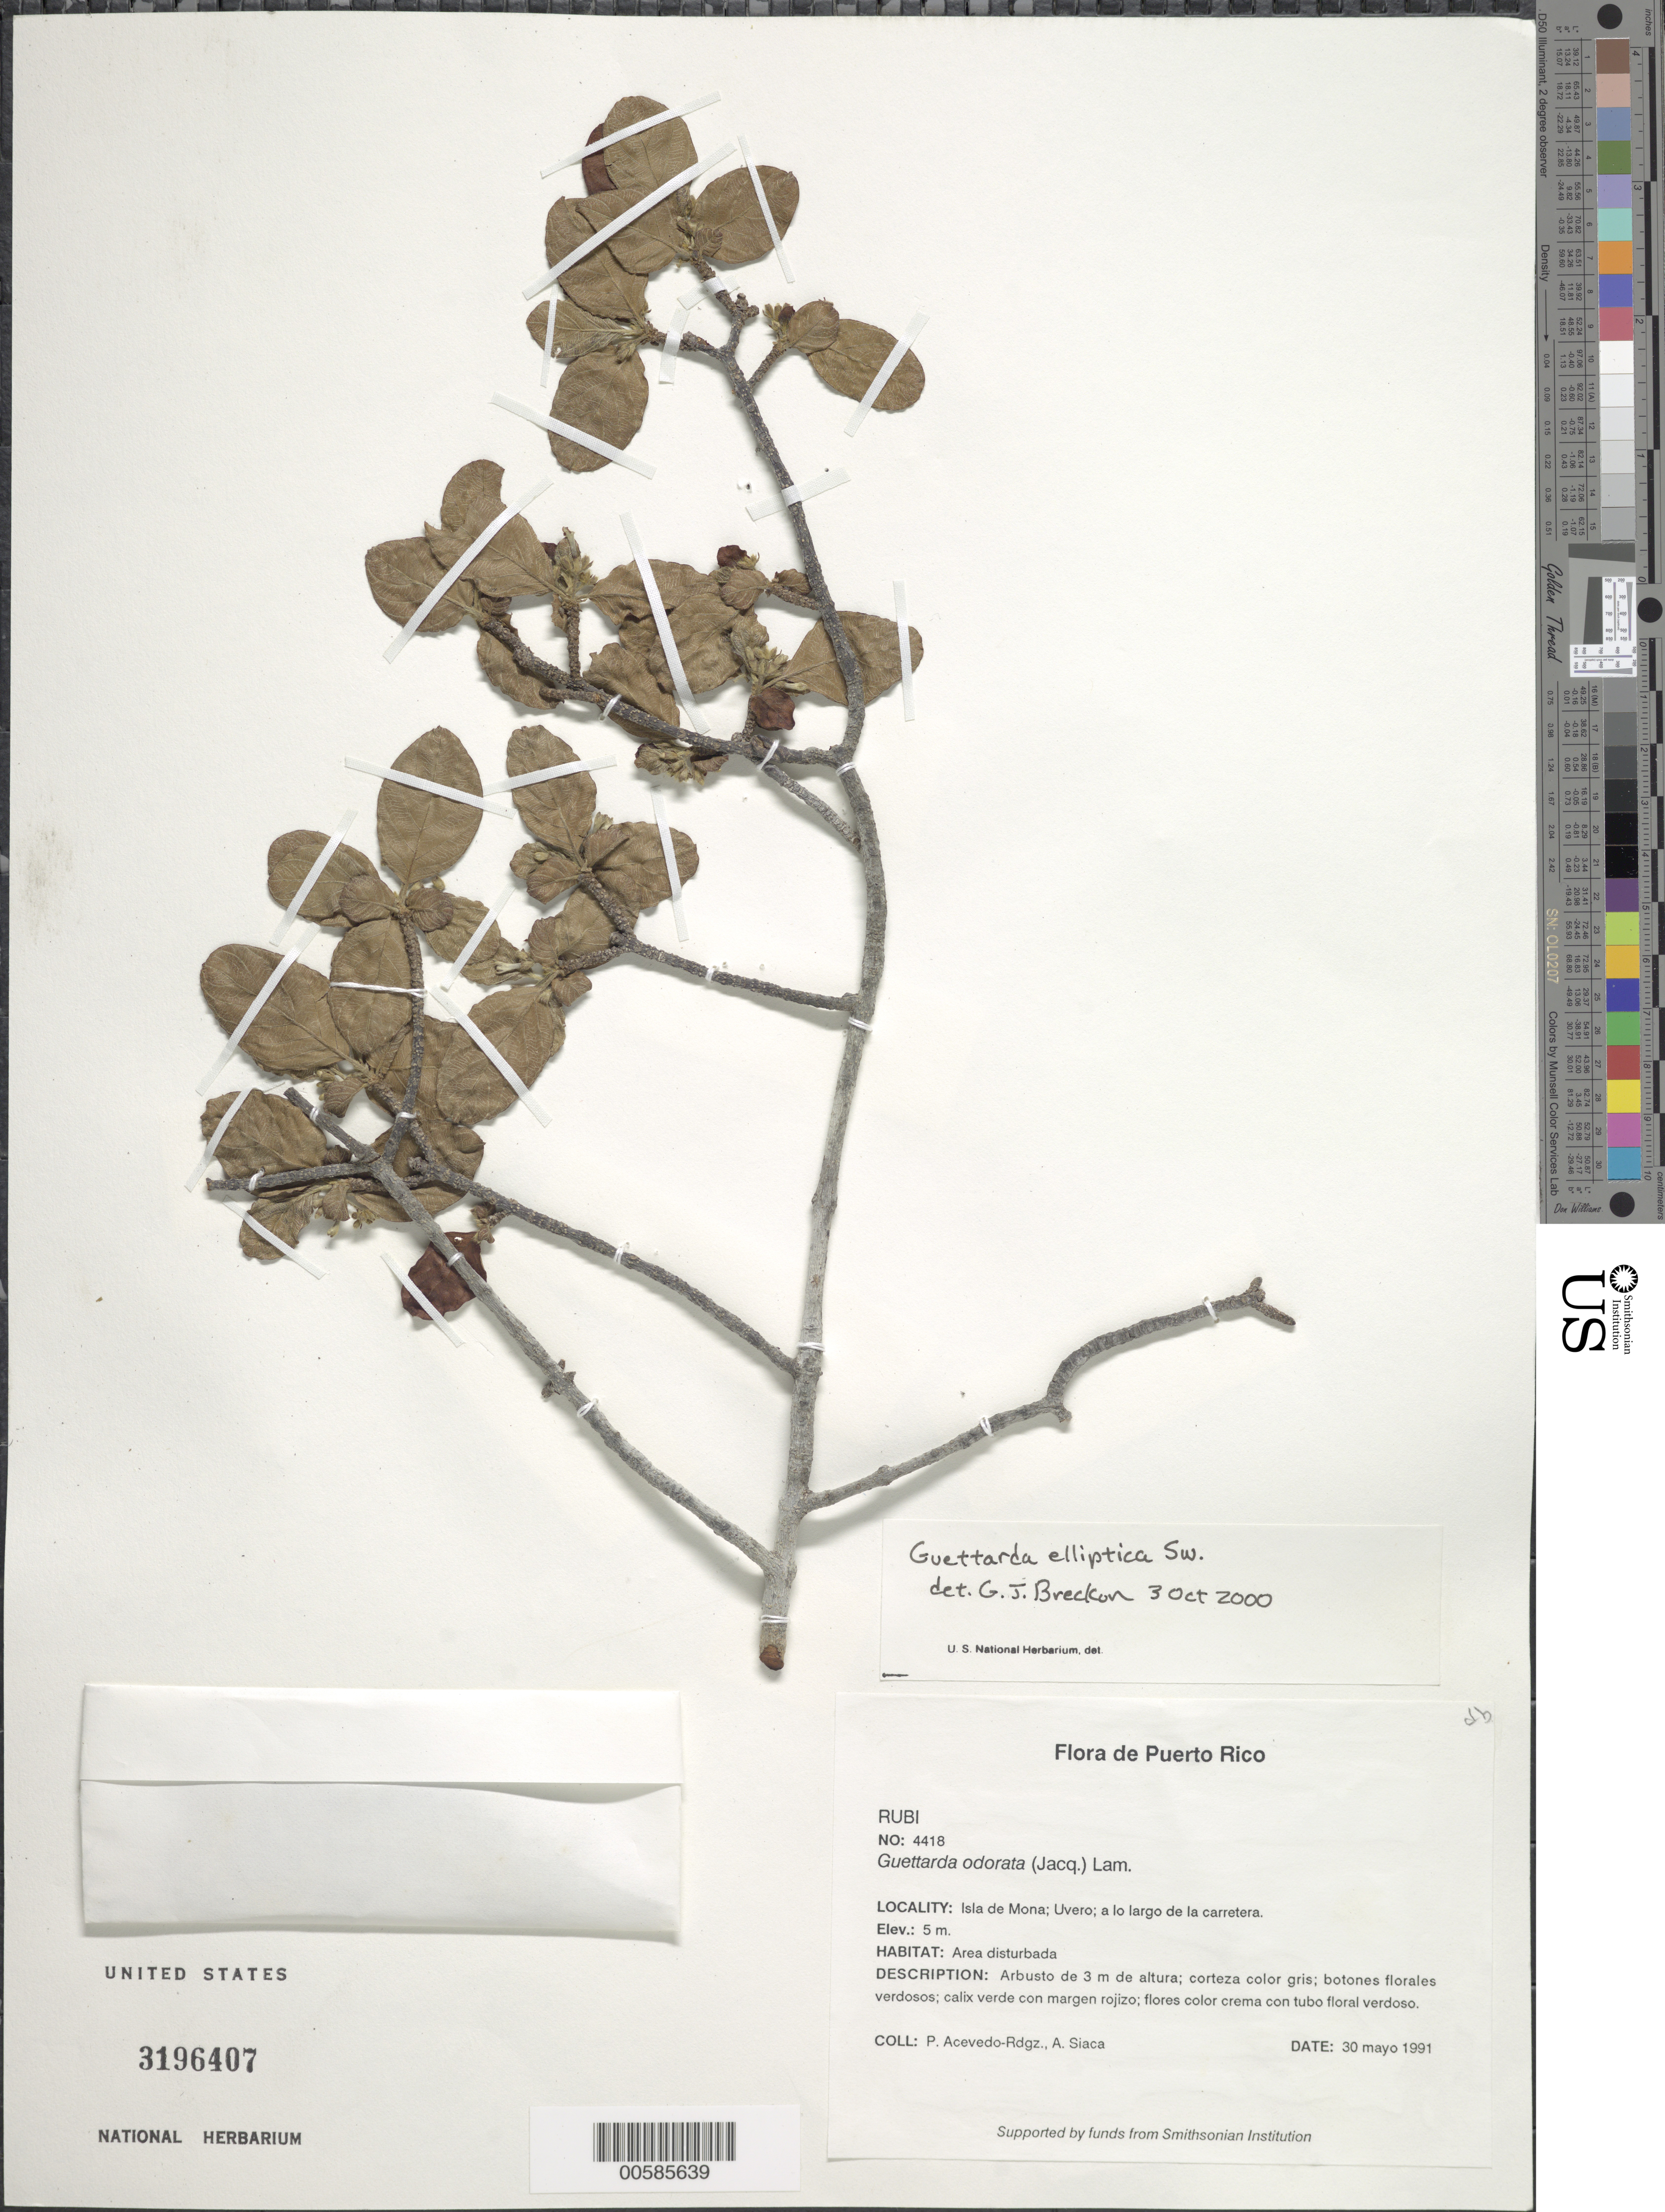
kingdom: Plantae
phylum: Tracheophyta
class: Magnoliopsida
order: Gentianales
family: Rubiaceae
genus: Guettarda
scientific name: Guettarda elliptica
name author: Sw.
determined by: Breckon, G. J.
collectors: P. Acevedo-Rodr. & A. Siaca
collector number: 4418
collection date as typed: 30 May 1991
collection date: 1991-05-30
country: Puerto Rico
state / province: Mayaguëz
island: Mona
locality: Isla de Mona; Uvero; a lo largo de la carretera.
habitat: Area disturbada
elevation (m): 5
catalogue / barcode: US 3196407